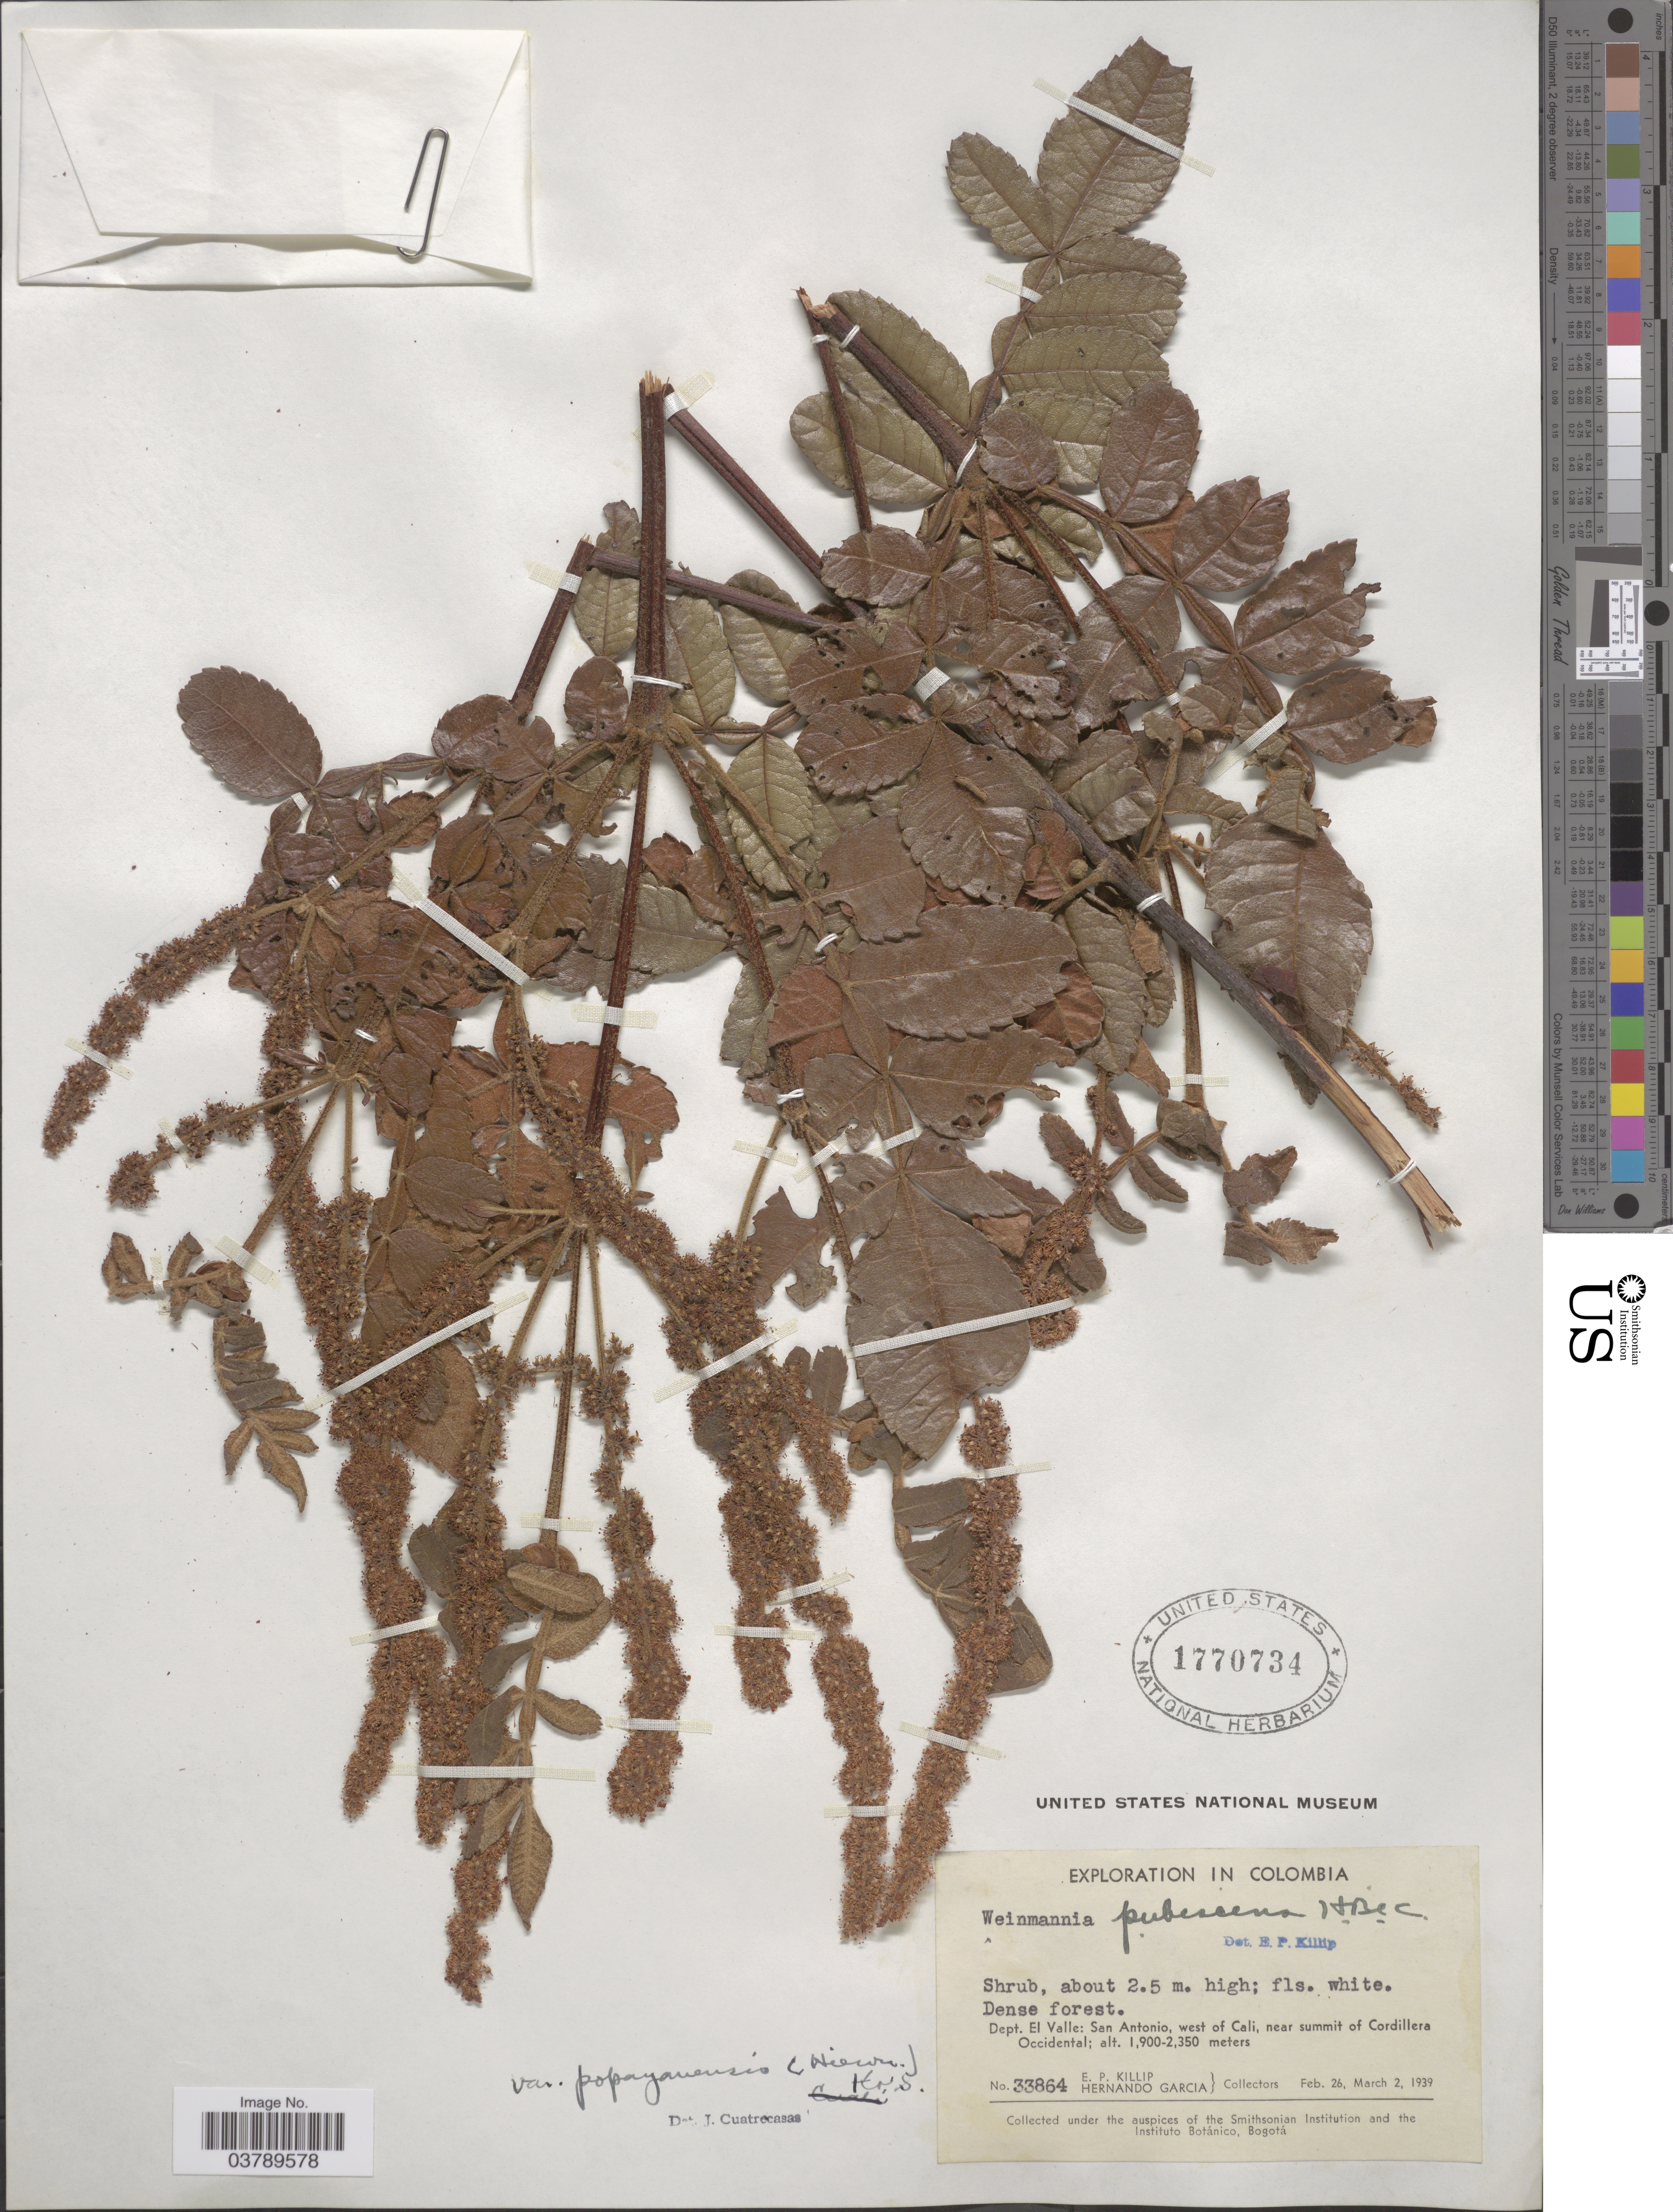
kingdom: Plantae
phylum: Tracheophyta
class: Magnoliopsida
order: Oxalidales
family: Cunoniaceae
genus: Weinmannia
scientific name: Weinmannia pubescens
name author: Kunth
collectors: E. P. Killip & H. Garcia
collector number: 33864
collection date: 1939-02-26/1939-03-02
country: Colombia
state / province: Valle del Cauca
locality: Dept. El Valle: San Antonio west of Cali, near summit of Cordillera Occidental.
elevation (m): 1900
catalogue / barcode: US 1770734